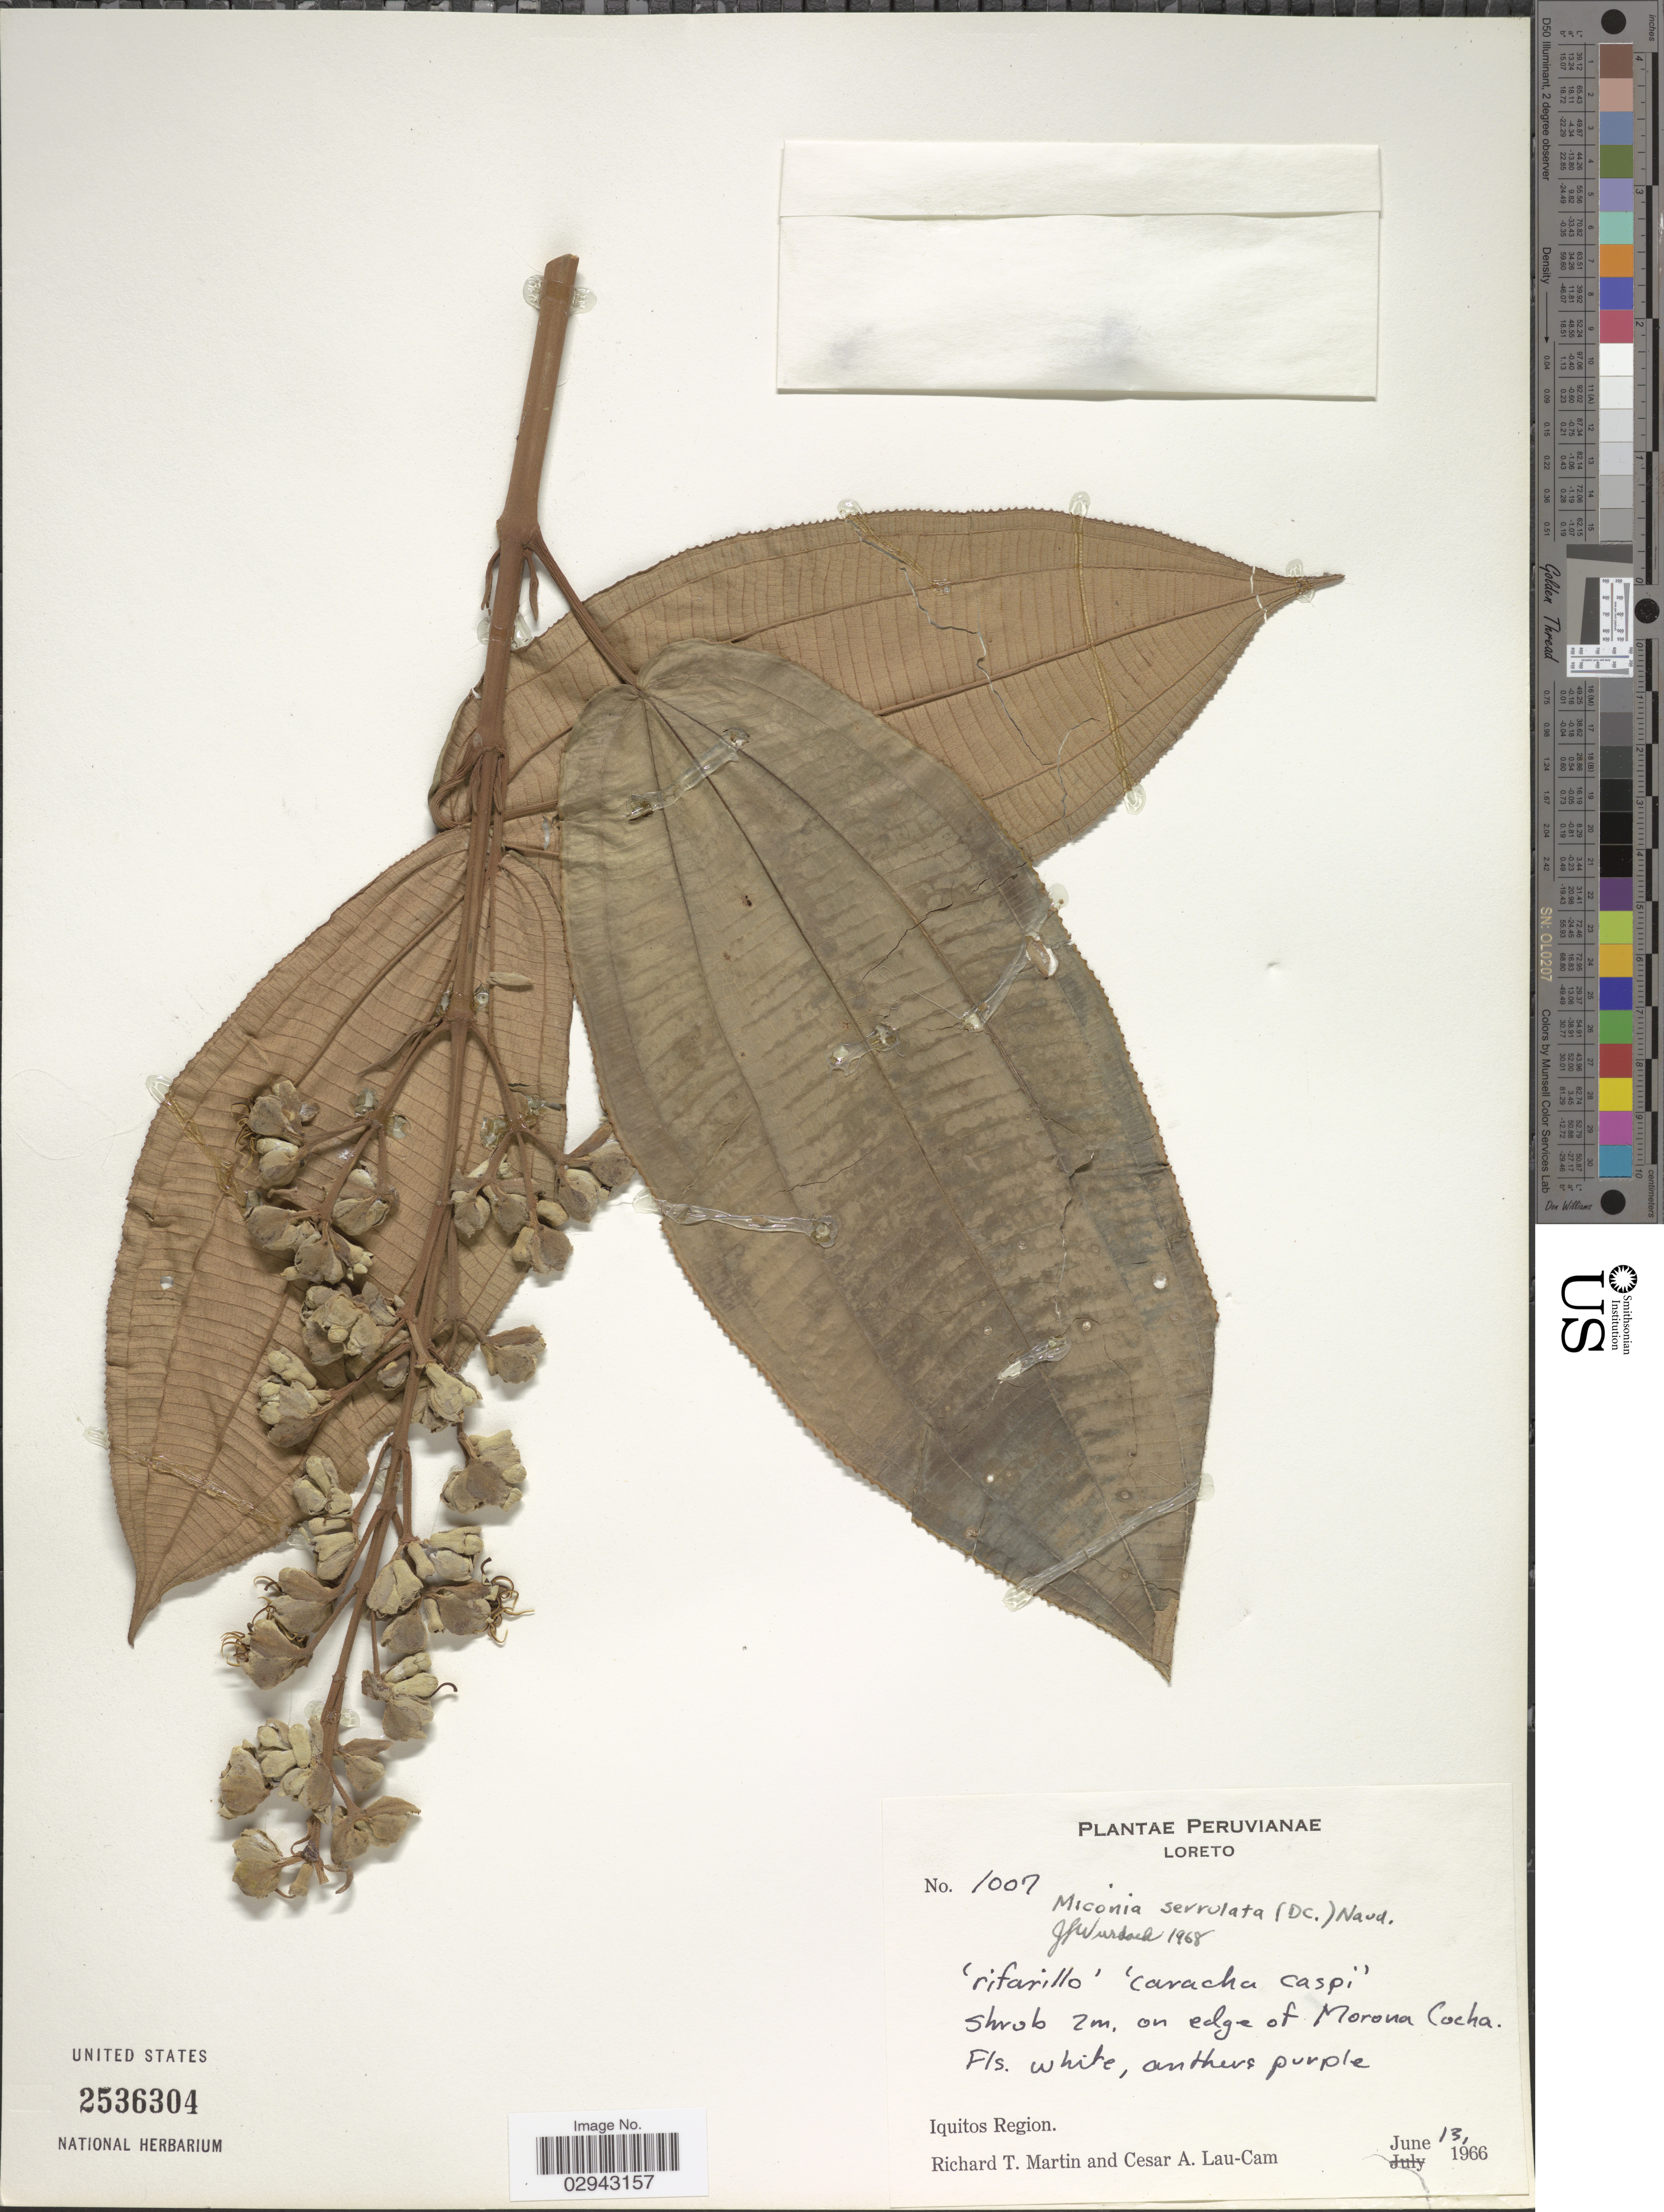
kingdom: Plantae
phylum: Tracheophyta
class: Magnoliopsida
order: Myrtales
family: Melastomataceae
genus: Miconia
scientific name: Miconia serrulata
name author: (DC.) Naudin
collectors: R. T. Martin & C. Lau-Cam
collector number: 1007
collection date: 1966-06-13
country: Peru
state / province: Loreto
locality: On edge of Morona Cocha. Iquitos Region.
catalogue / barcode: US 2536304